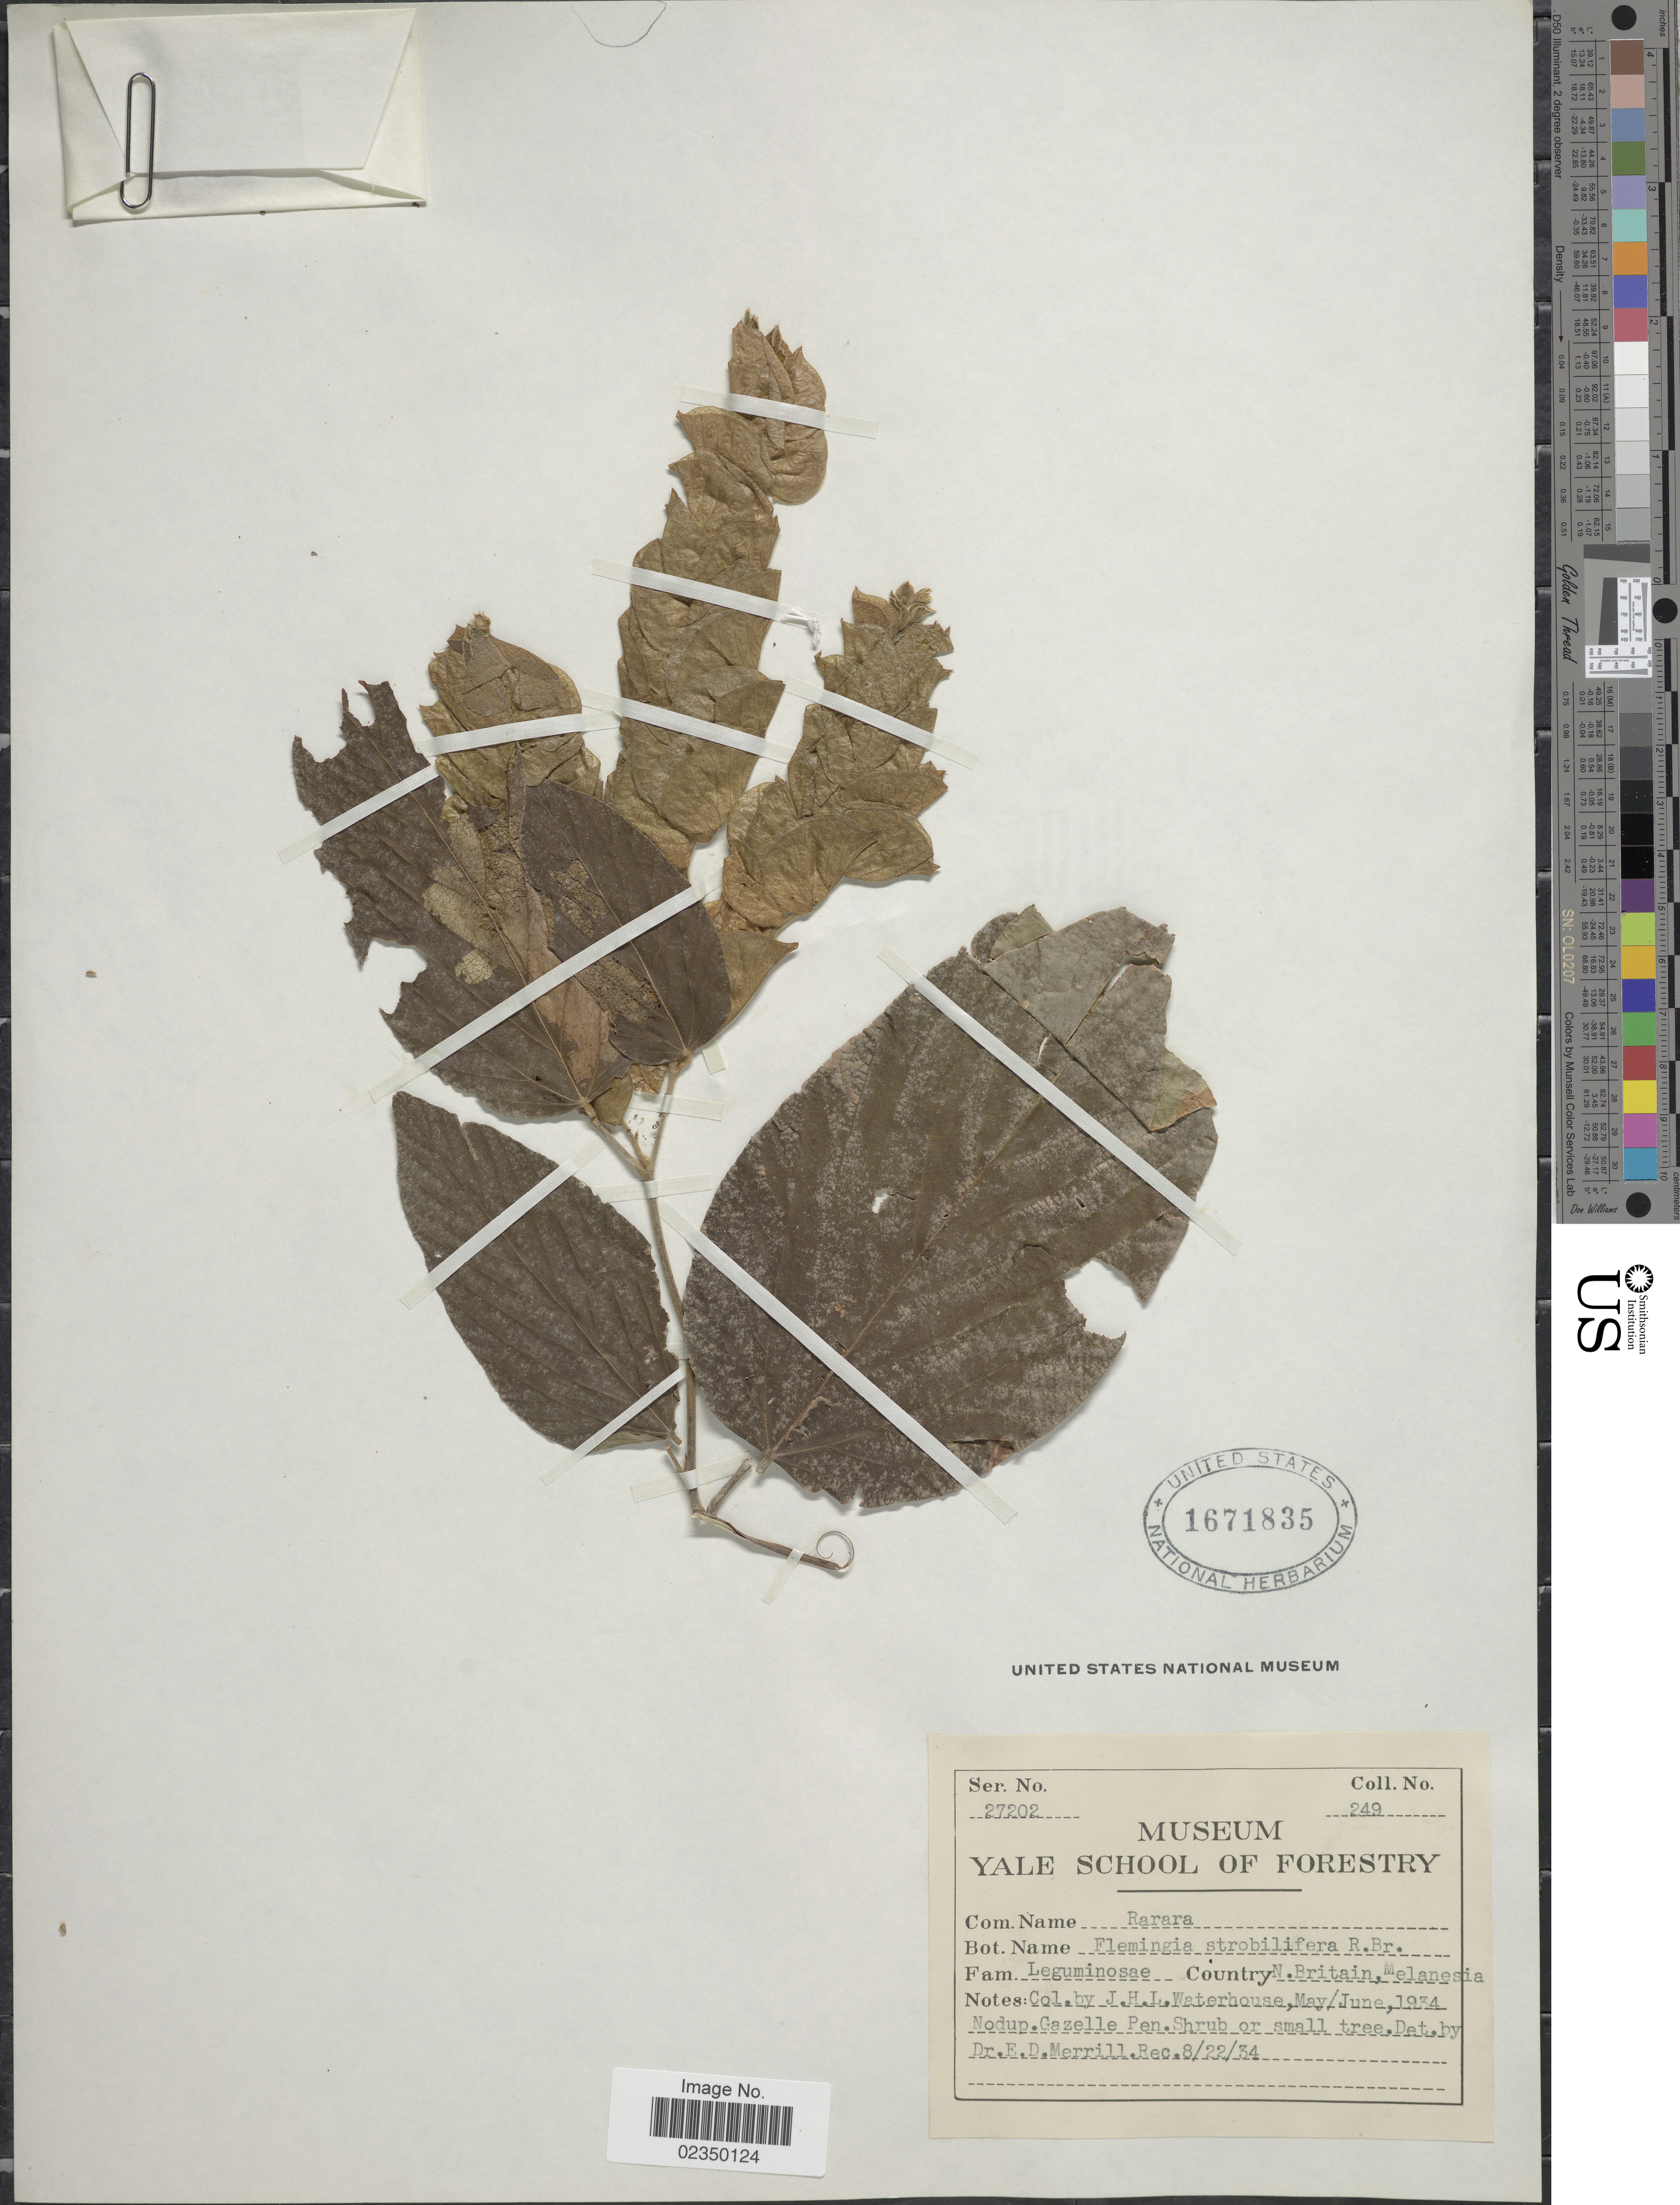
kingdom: Plantae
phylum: Tracheophyta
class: Magnoliopsida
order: Fabales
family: Fabaceae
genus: Flemingia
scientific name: Flemingia strobilifera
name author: (L.) W.T. Aiton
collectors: J. Waterhouse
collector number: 249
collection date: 1934-05/1934-06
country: Papua New Guinea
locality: N. Britain, Melanesia.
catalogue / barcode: US 1671835